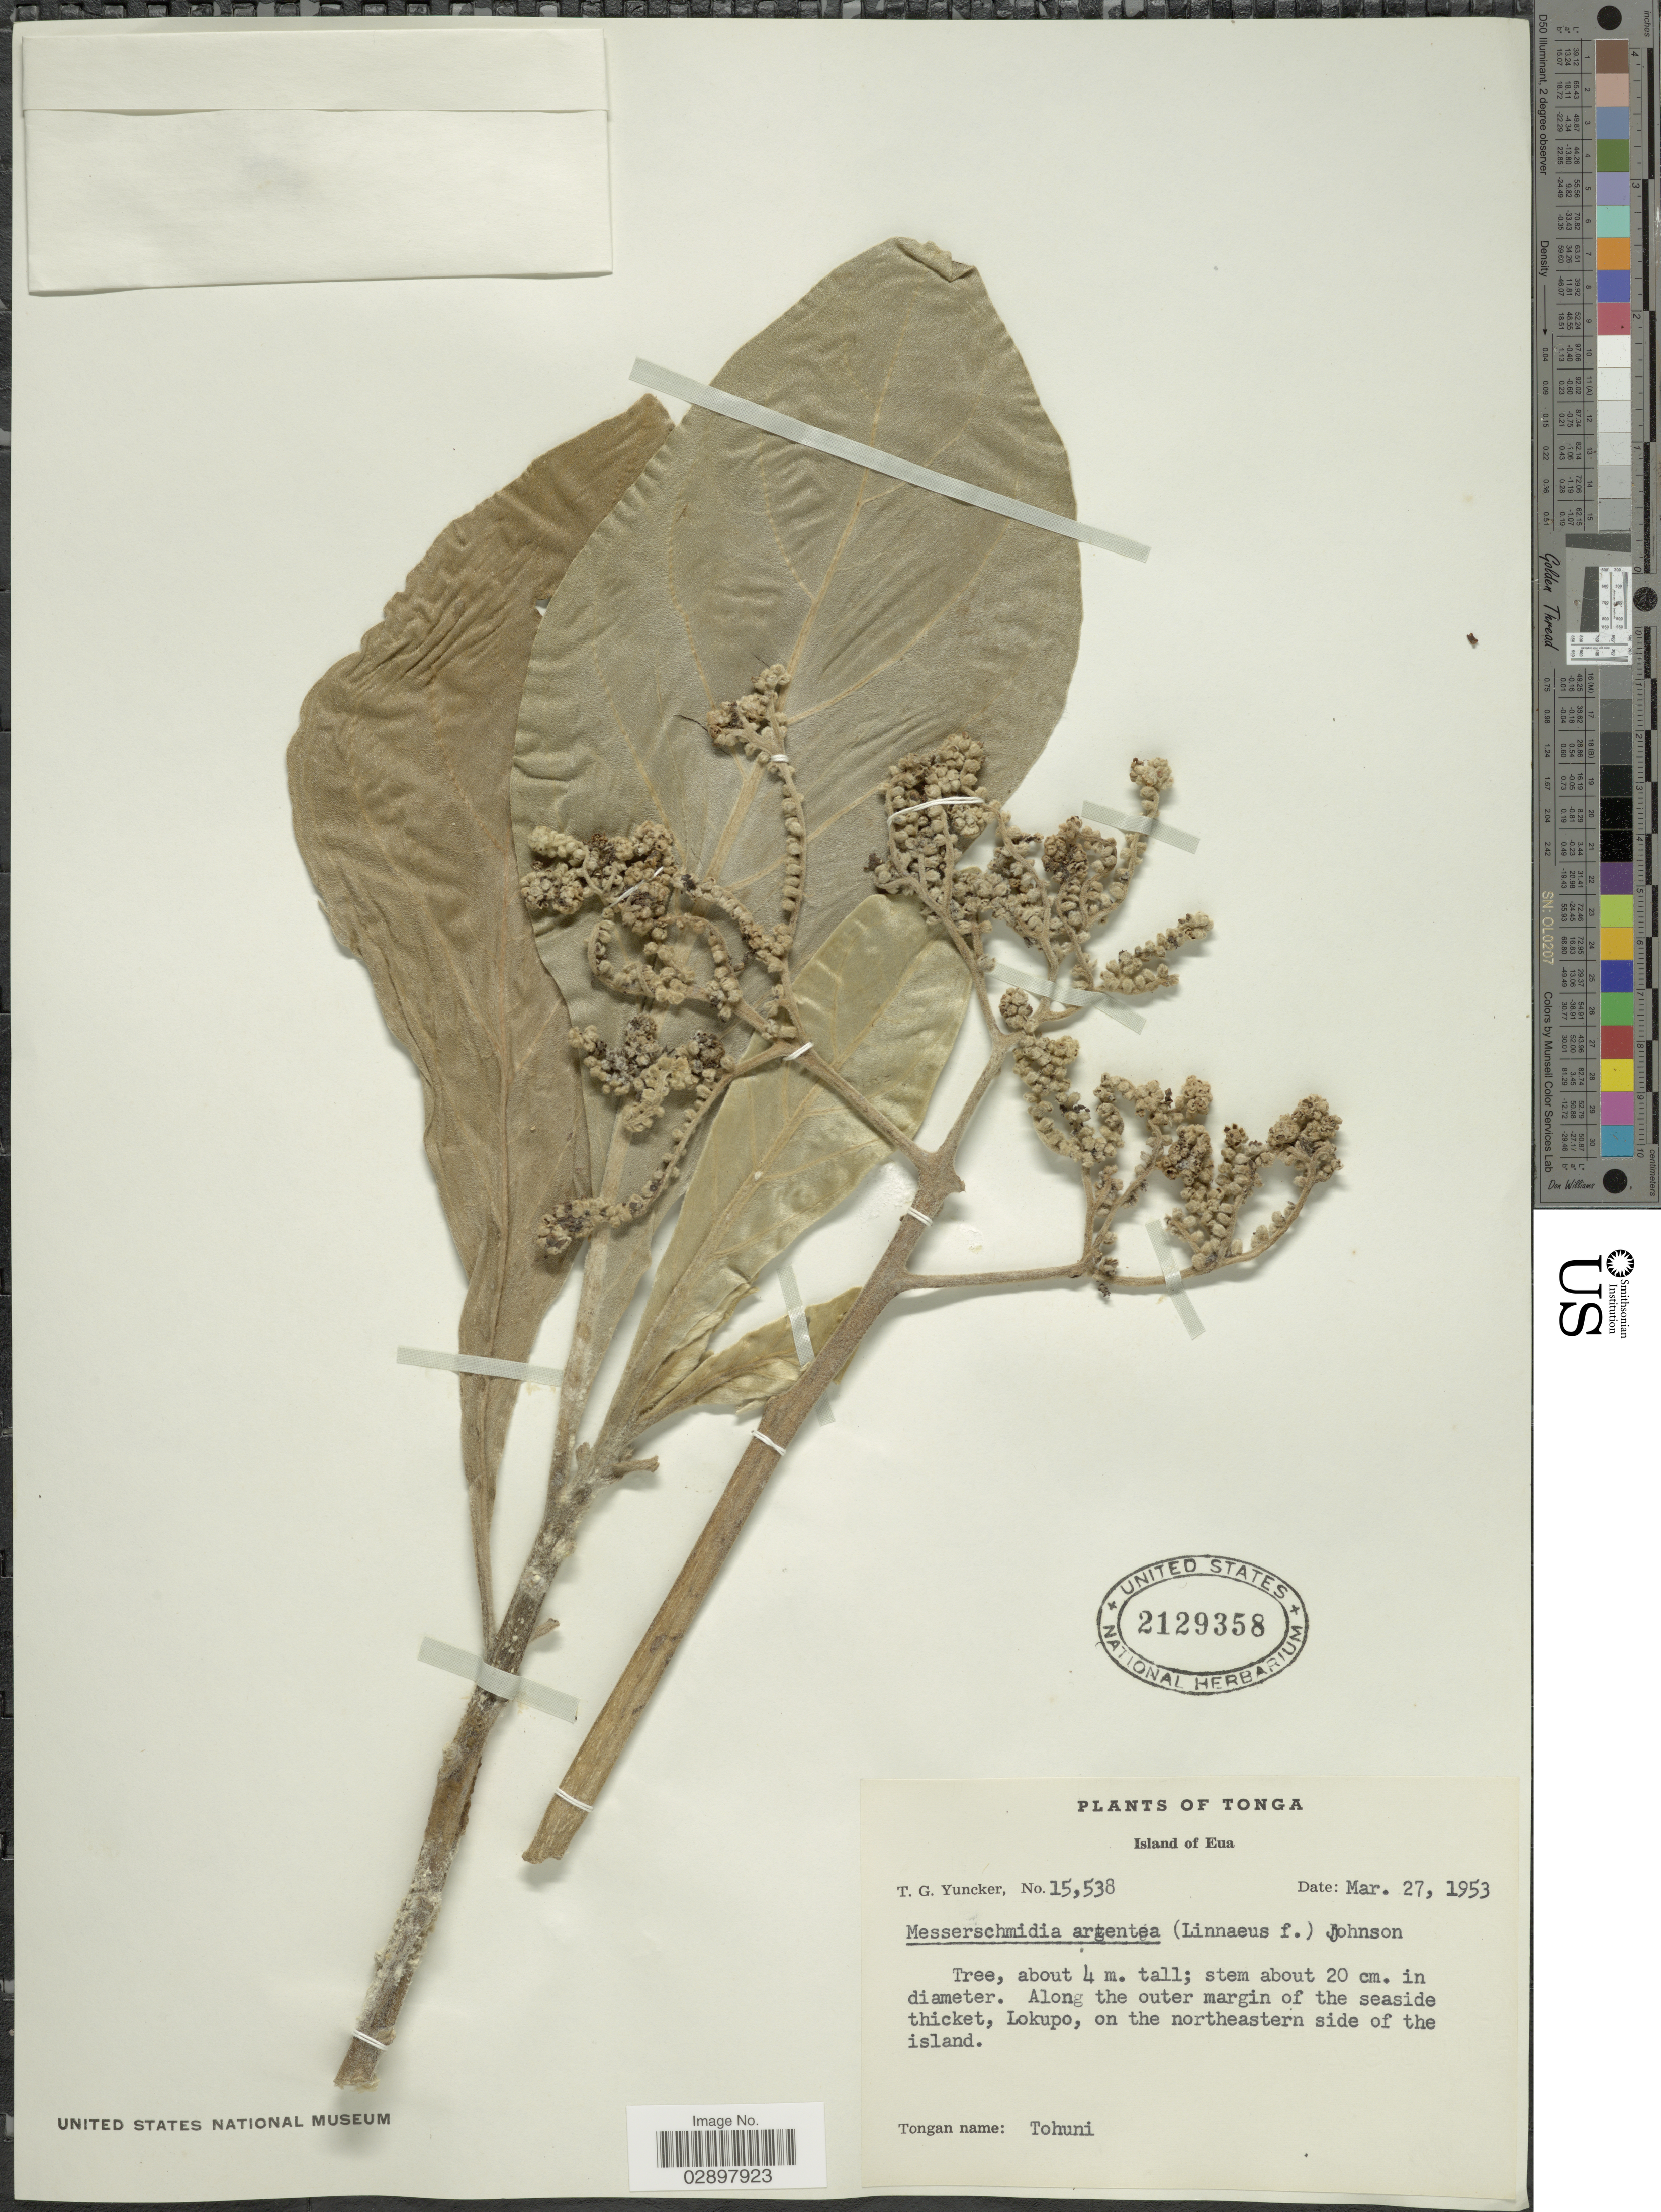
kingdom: Plantae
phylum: Tracheophyta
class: Magnoliopsida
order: Boraginales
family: Heliotropiaceae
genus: Heliotropium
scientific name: Heliotropium arboreum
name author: (Blanco) Mabberley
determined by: Wagner, W. L., (BOT), Smithsonian Institution - National Museum of Natural History (UNITED STATES)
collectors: T. G. Yuncker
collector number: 15538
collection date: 1953-03-27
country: Tonga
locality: Island of Eua. Along the outer margin of the seaside thicket, Lokupo, on the northeastern side of the island.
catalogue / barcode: US 2129358